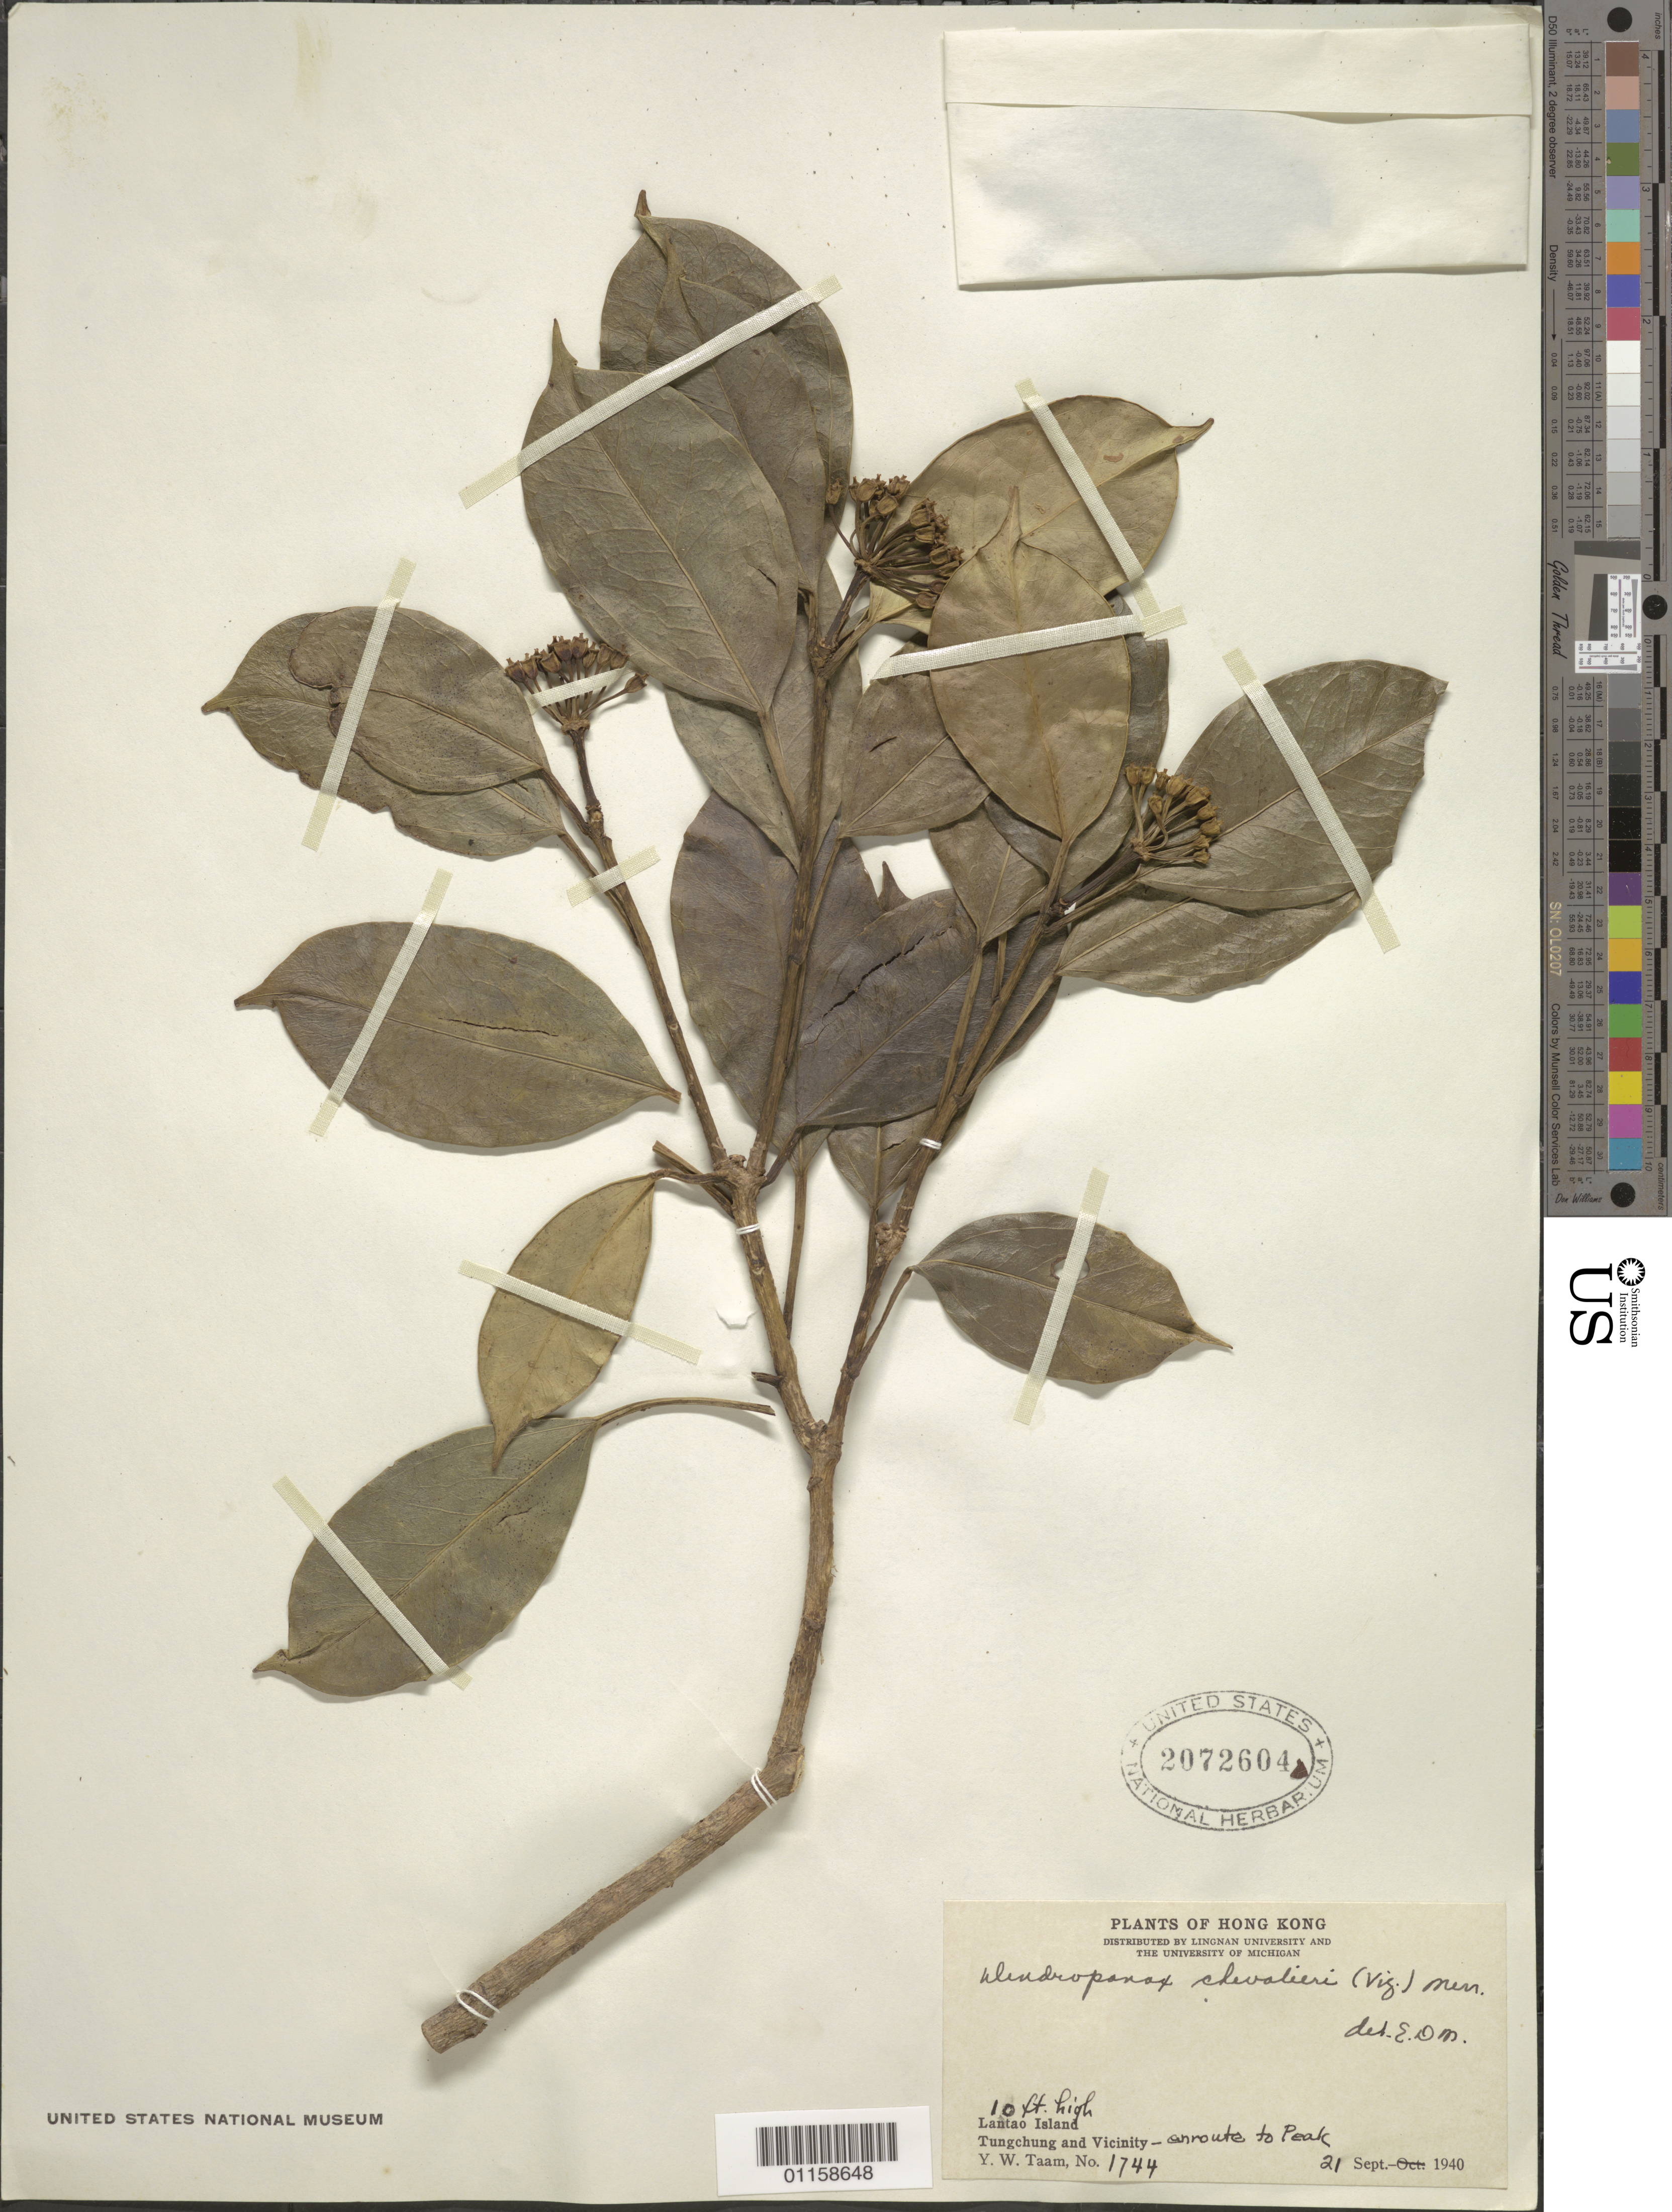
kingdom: Plantae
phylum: Tracheophyta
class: Magnoliopsida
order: Apiales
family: Araliaceae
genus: Dendropanax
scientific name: Dendropanax chevalieri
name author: (Vig.) Merr.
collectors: Y. W. Taam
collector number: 1744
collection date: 1940-09-21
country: China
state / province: Hong Kong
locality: Lantao Island. Tungchung and Vicinity.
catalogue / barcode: US 2072604